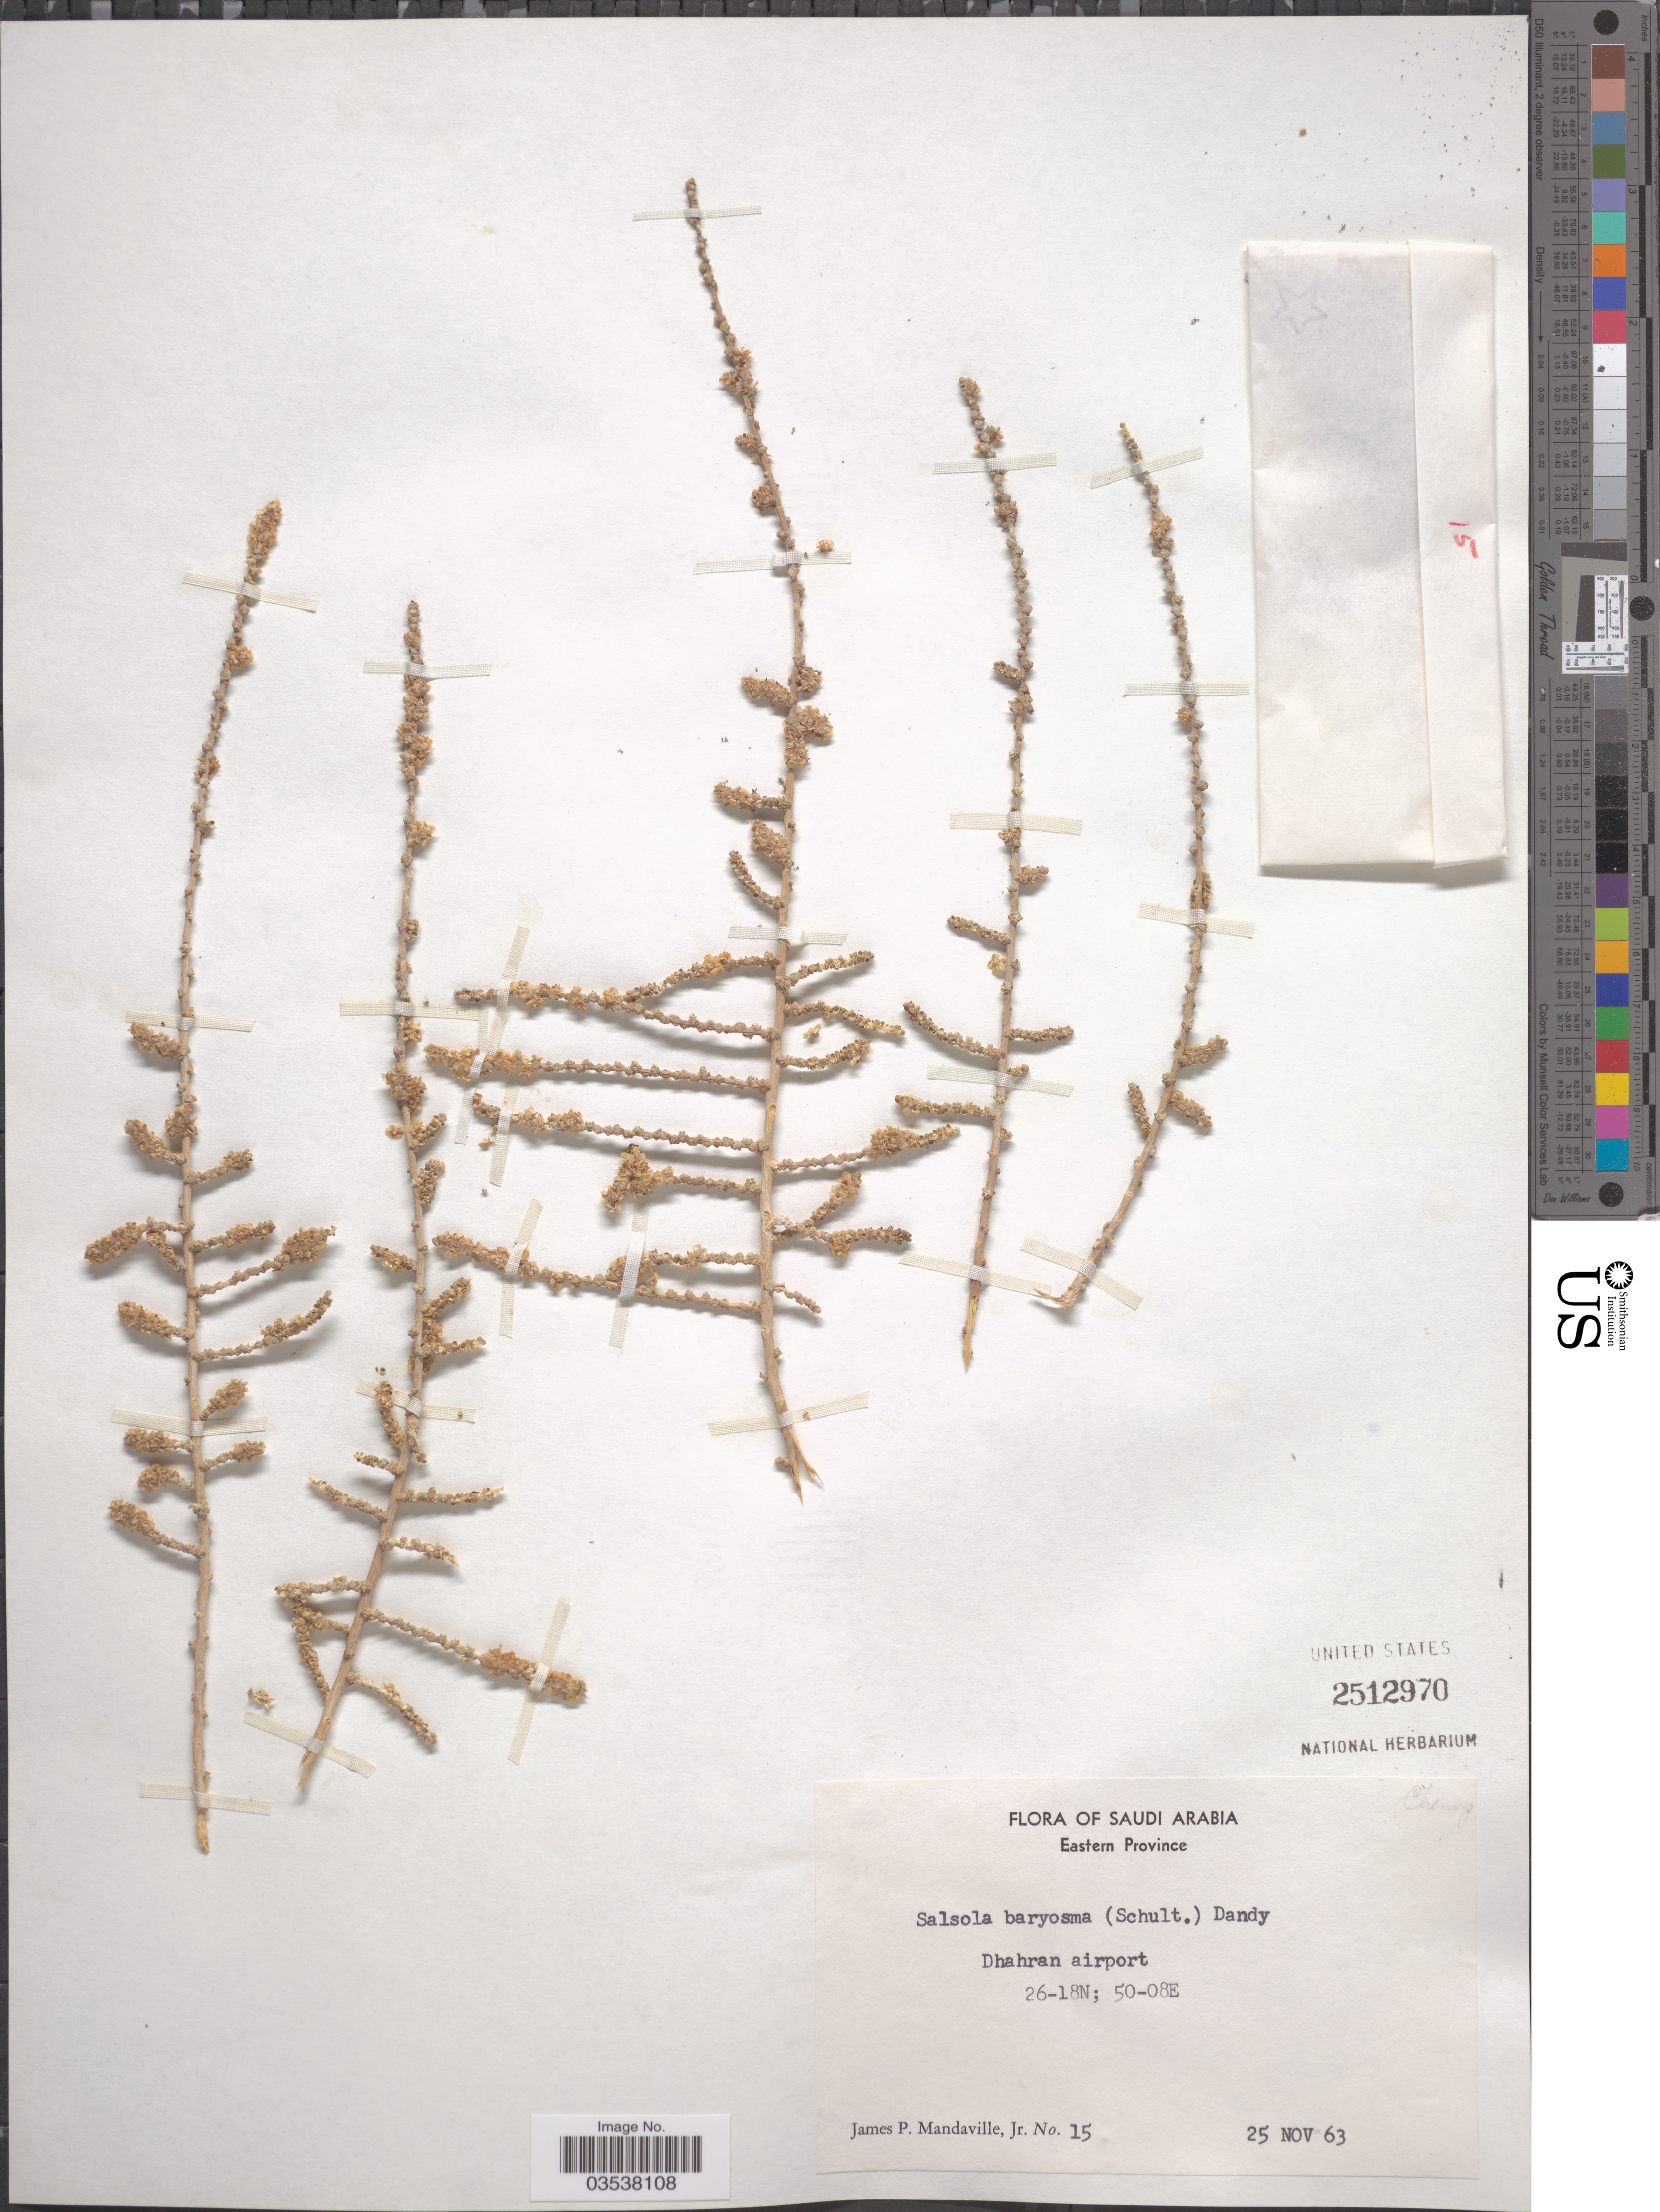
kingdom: Plantae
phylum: Tracheophyta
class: Magnoliopsida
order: Caryophyllales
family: Amaranthaceae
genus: Caroxylon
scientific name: Caroxylon imbricatum var. imbricatum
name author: (Forssk.) Moq.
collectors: J. Mandaville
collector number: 15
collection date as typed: Transcribed d/m/y: 25/11/63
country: Saudi Arabia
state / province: Ash Sharqiyah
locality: Eastern Province. Dhahran airport.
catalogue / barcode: US 2512970